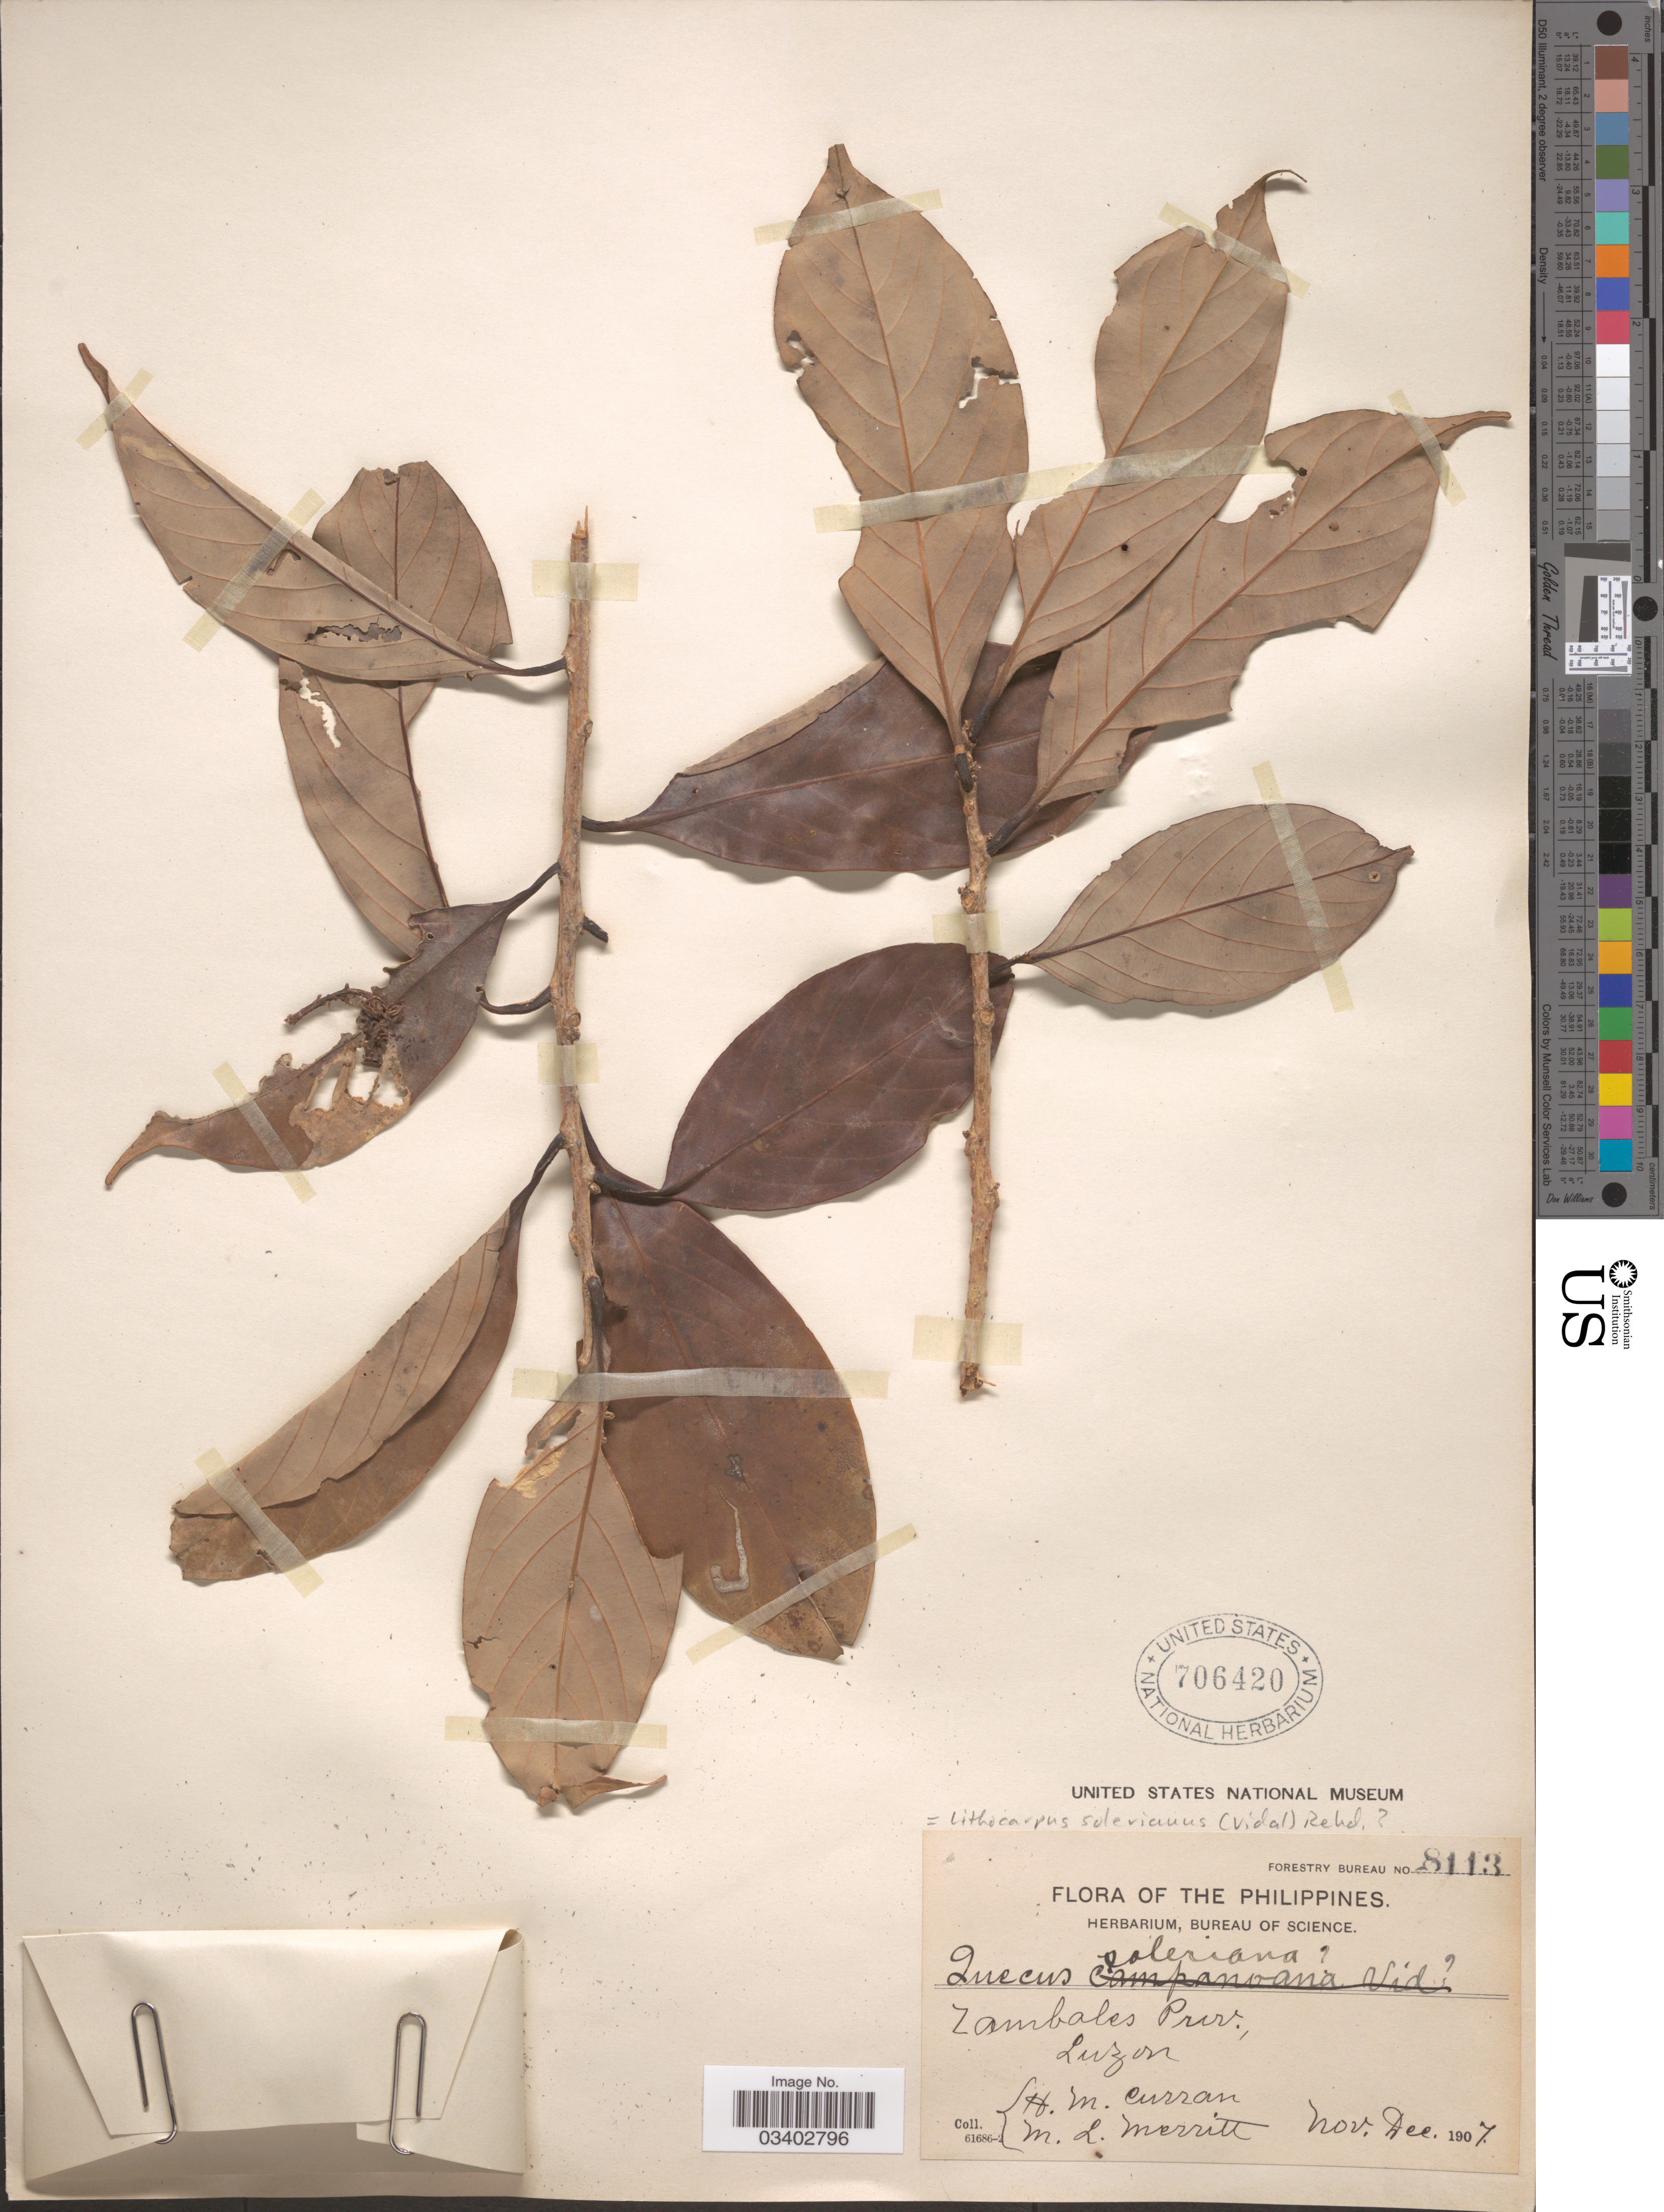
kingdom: Plantae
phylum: Tracheophyta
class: Magnoliopsida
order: Fagales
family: Fagaceae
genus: Lithocarpus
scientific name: Lithocarpus solerianus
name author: (Vidal) Rehder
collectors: H. M. Curran & M. L. Merritt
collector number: Forestry Bureau 8113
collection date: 1907-11/1907-12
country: Philippines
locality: Zambales Prov., Luzon.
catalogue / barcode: US 706420